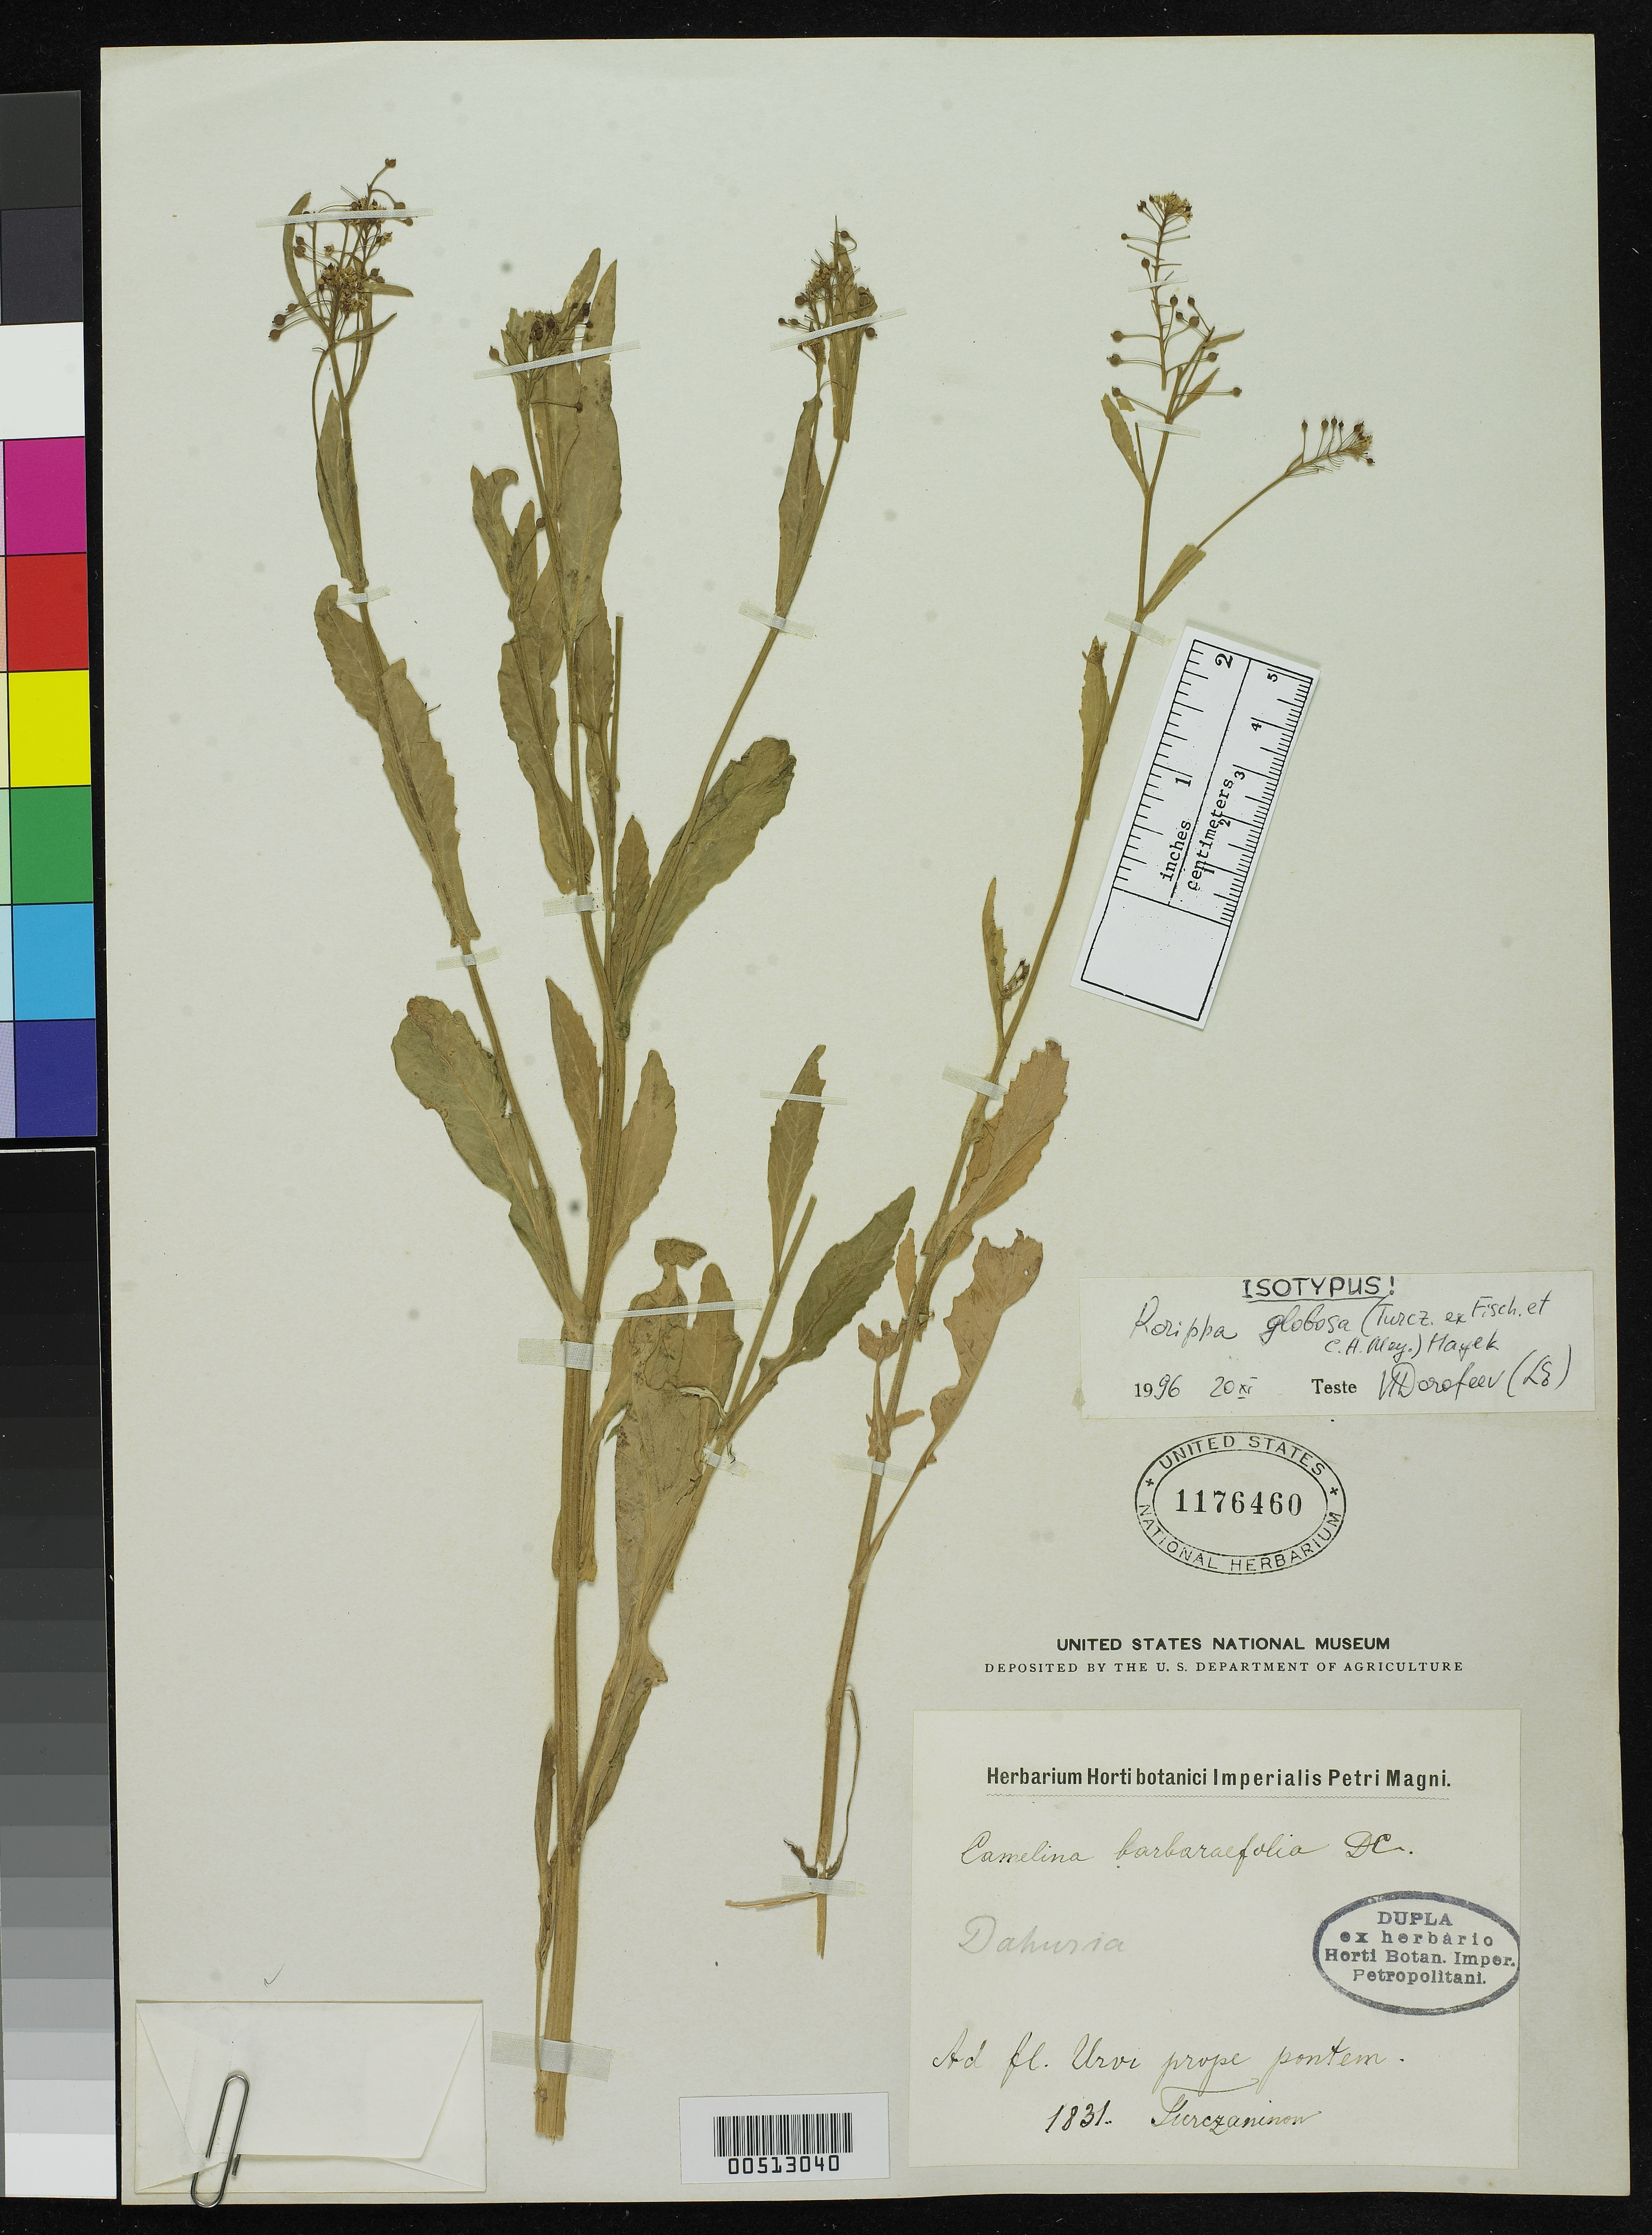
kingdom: Plantae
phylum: Tracheophyta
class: Magnoliopsida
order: Brassicales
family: Brassicaceae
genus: Camelina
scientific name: Camelina barbareaefolia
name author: DC.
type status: Isotype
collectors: N. Turczaninov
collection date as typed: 1831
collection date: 1831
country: Russian Federation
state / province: Transbaikal Territory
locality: Dauria.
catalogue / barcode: US 1176460